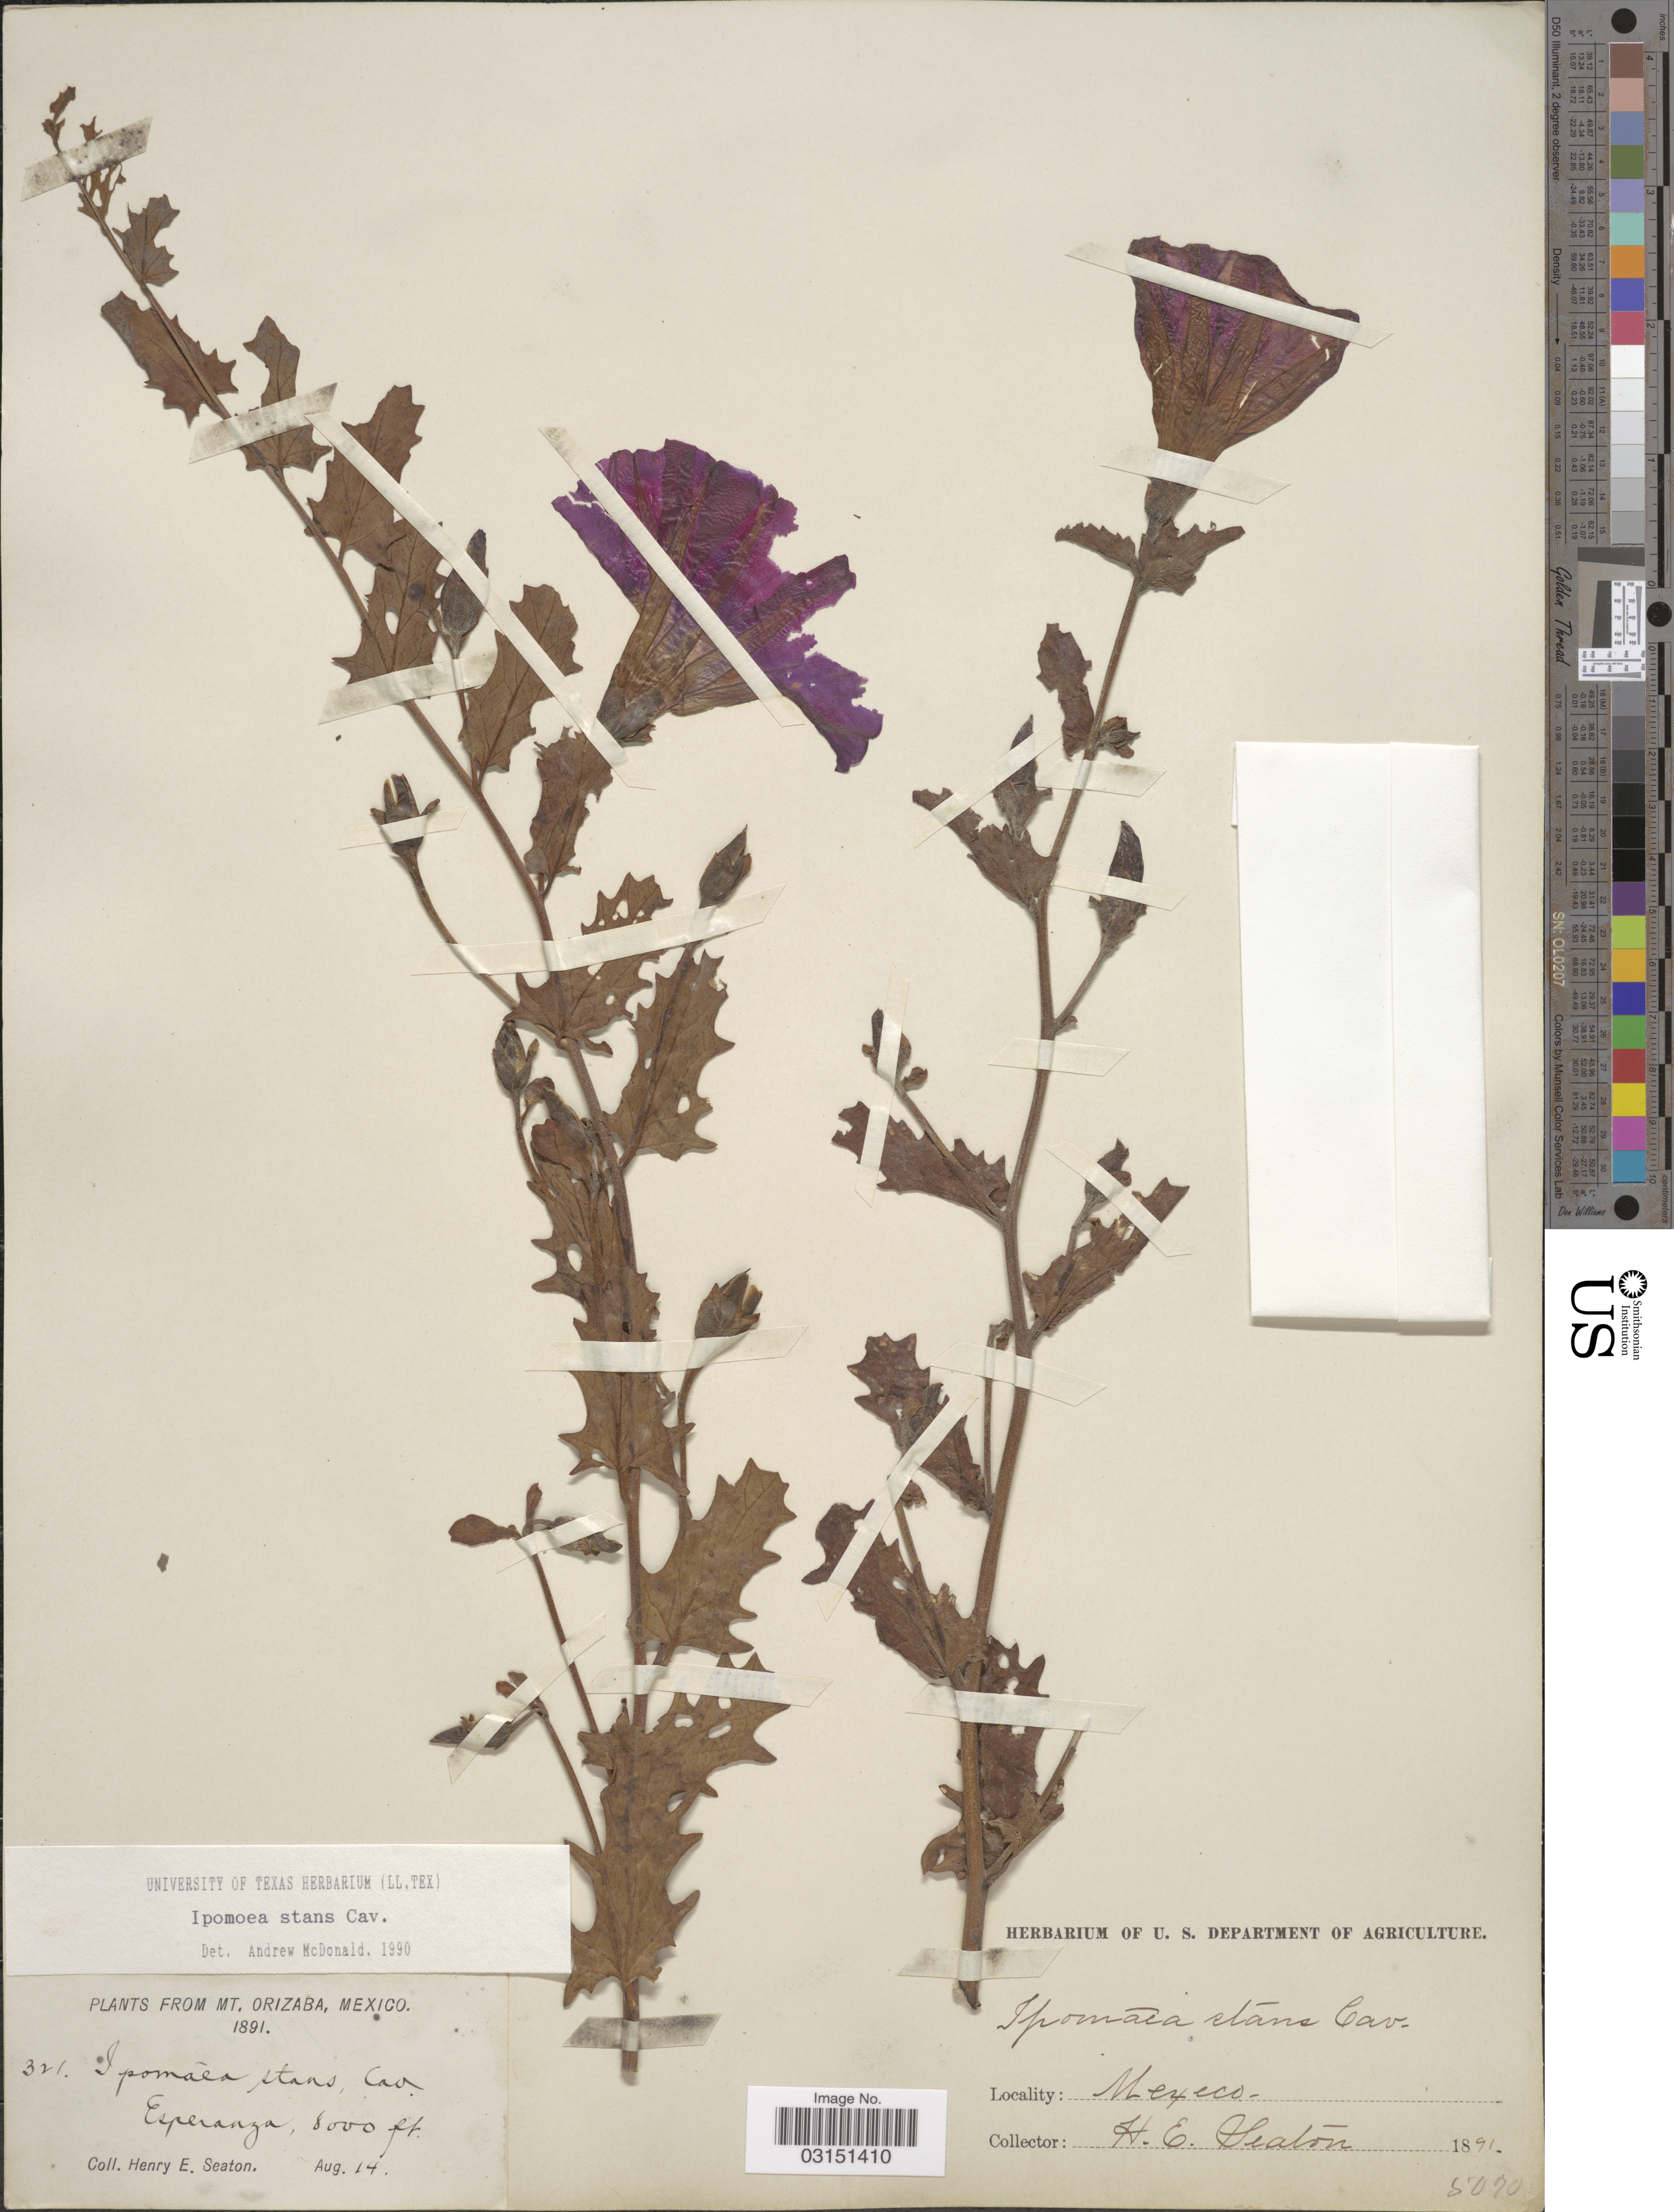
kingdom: Plantae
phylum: Tracheophyta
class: Magnoliopsida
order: Solanales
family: Convolvulaceae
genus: Ipomoea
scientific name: Ipomoea stans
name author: Cav.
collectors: H. E. Seaton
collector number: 321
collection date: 1891-08-14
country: Mexico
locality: Mt. Orizaba. Esperanza.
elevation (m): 2438